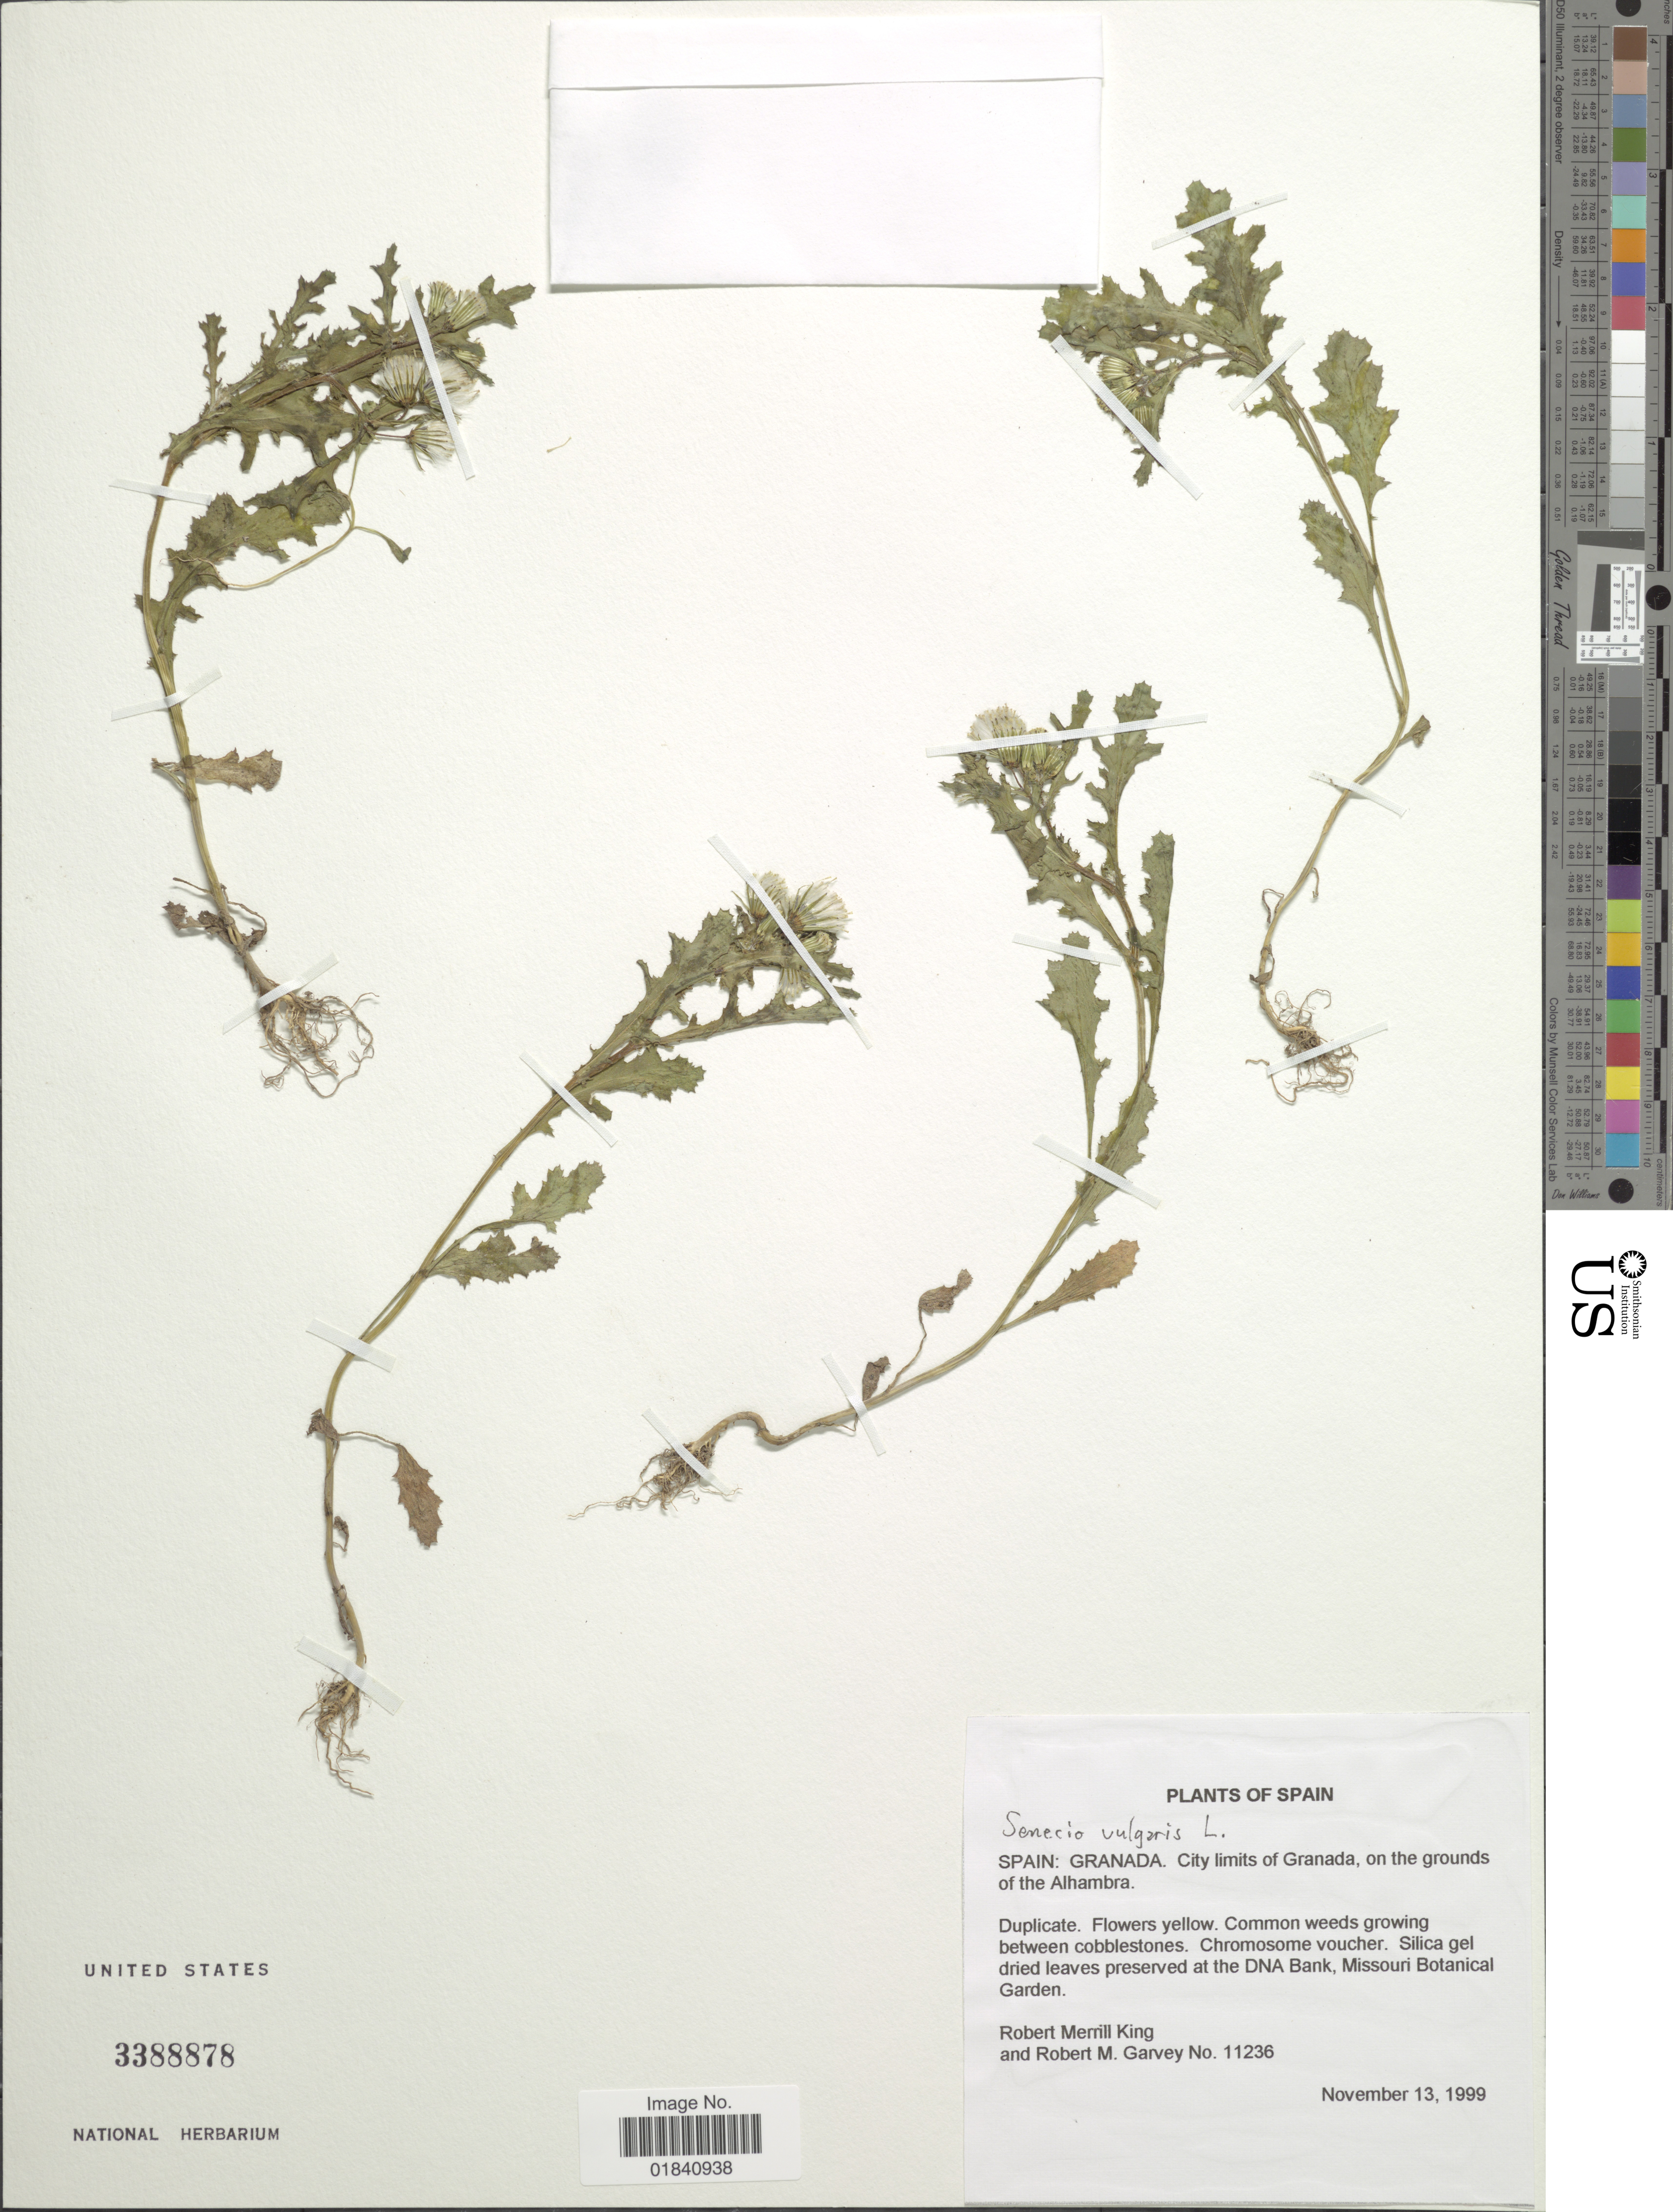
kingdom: Plantae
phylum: Tracheophyta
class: Magnoliopsida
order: Asterales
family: Asteraceae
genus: Senecio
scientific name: Senecio vulgaris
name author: L.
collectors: R. M. King & R. Garvey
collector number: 11236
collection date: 1999-11-13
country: Spain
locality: Granada. City limits of Granada, on the grounds of the Alhambra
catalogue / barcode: US 3388878